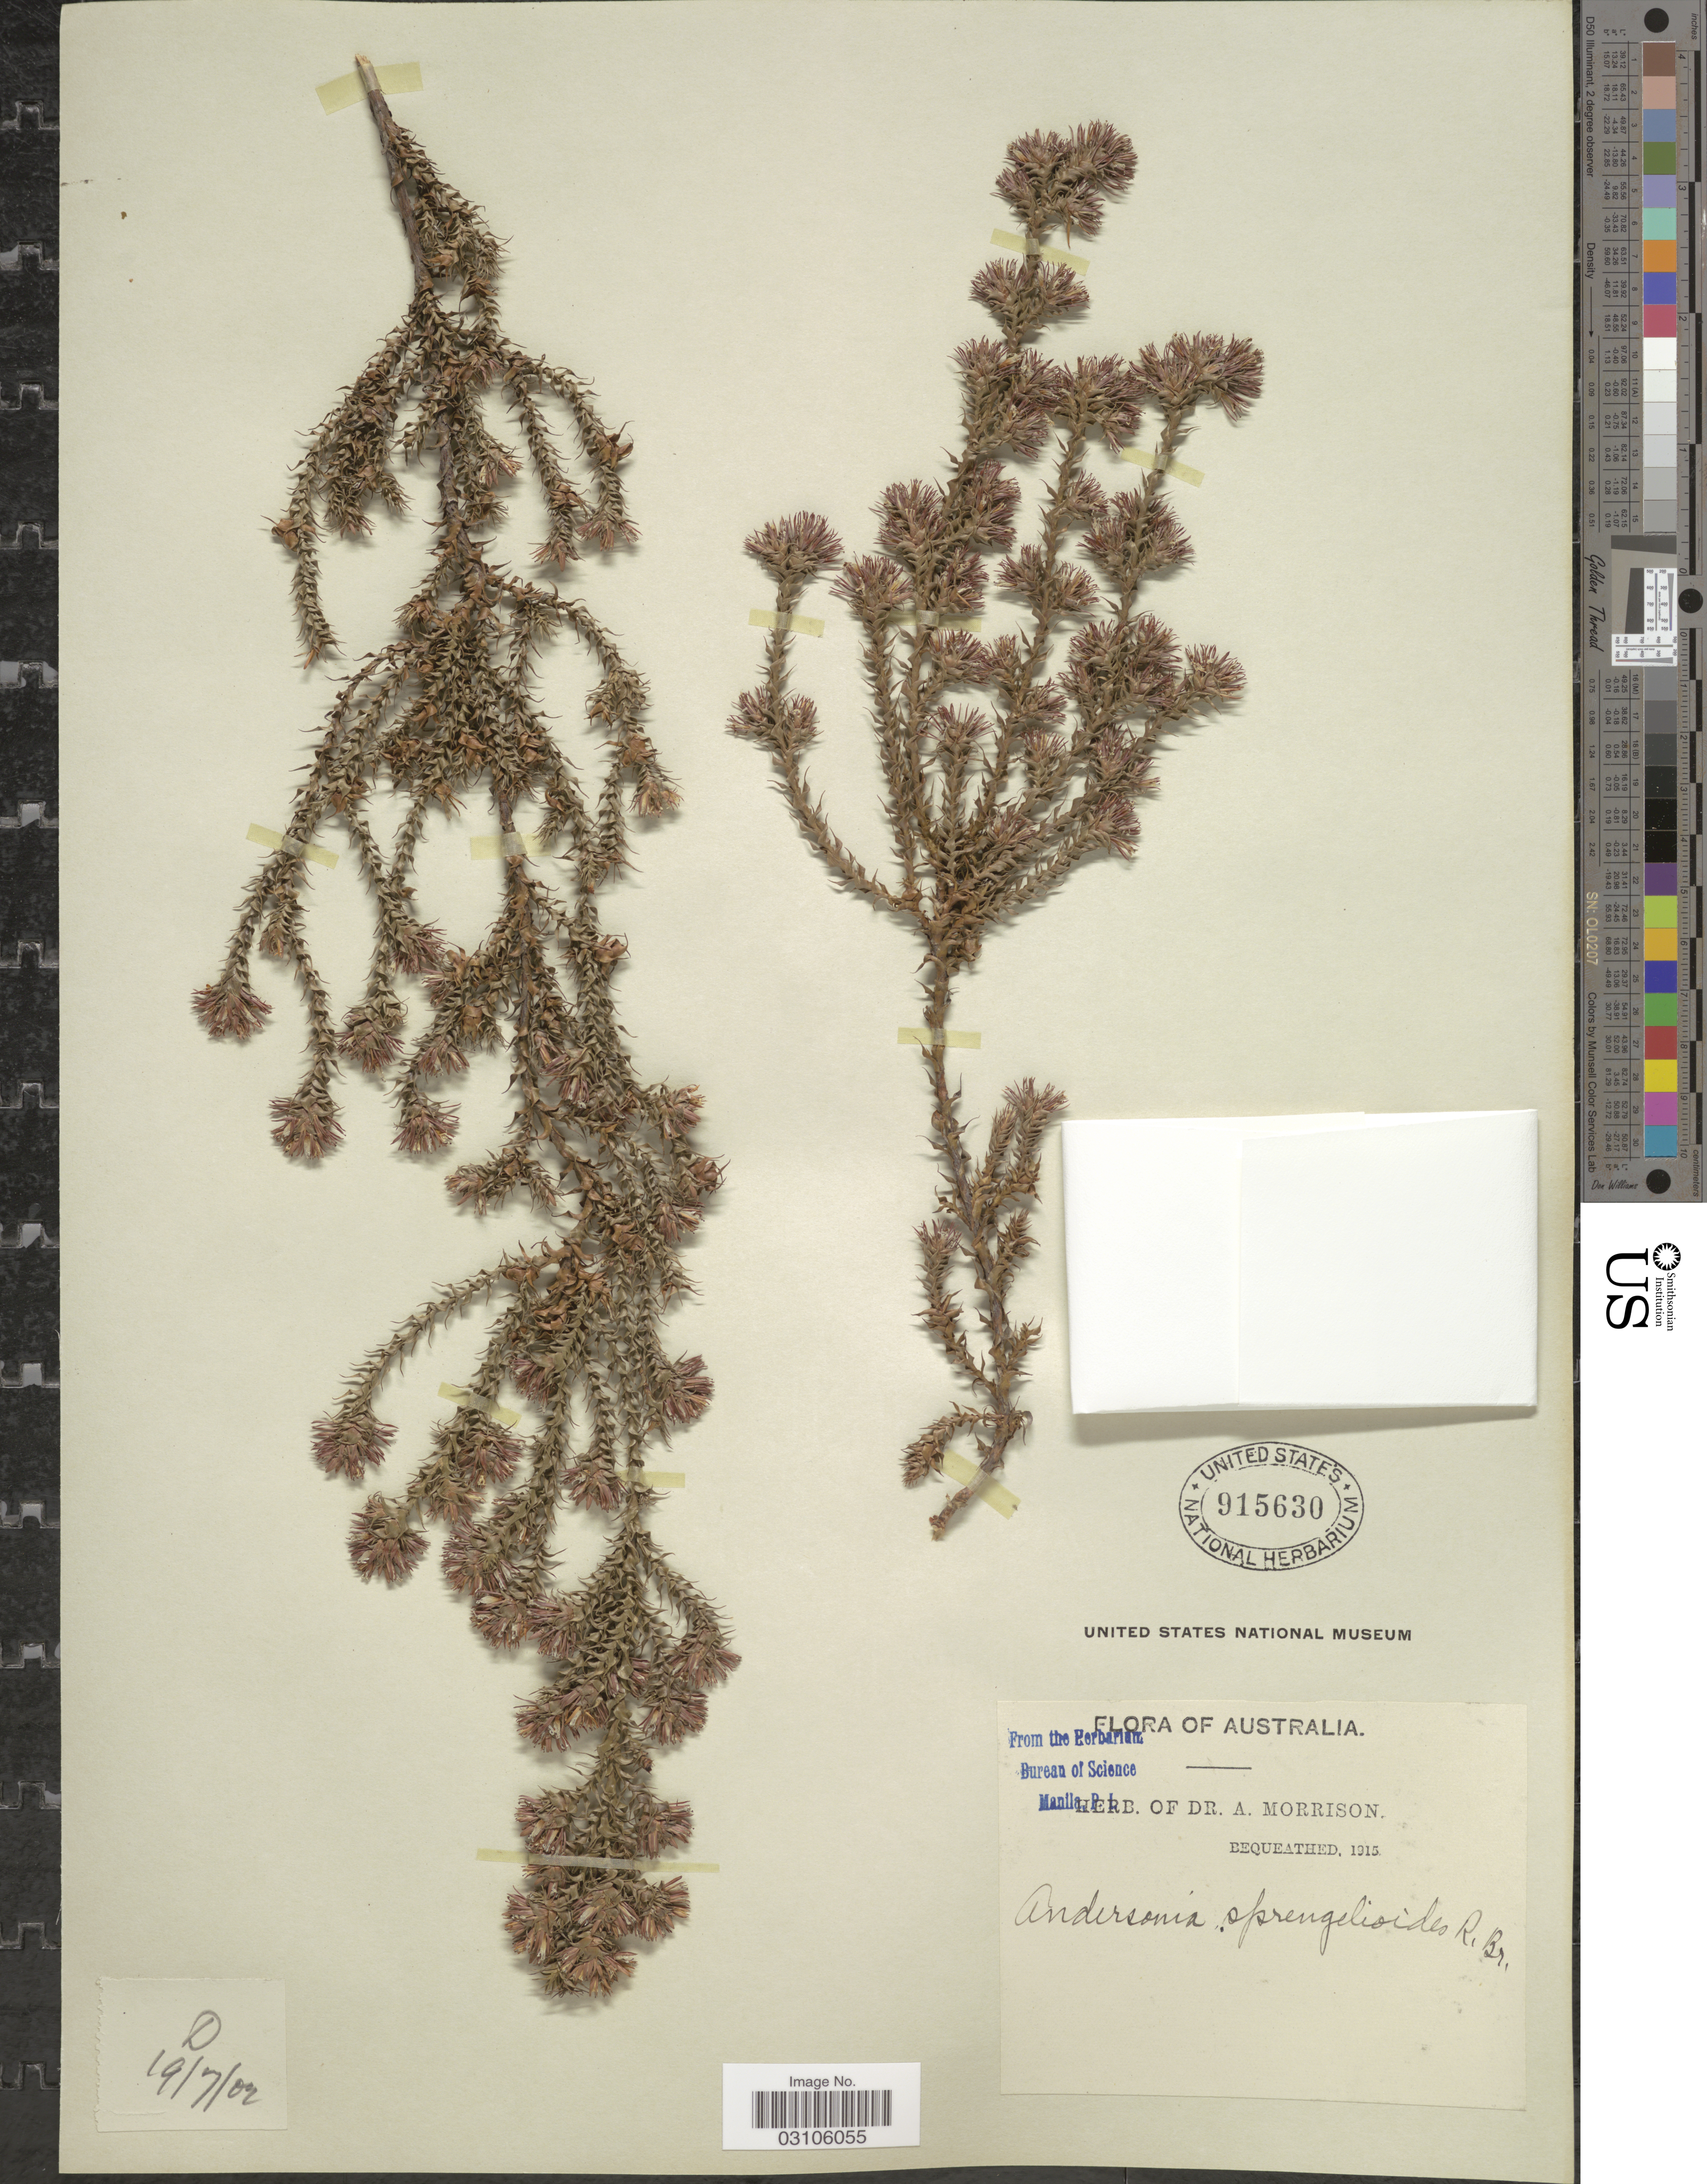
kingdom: Plantae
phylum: Tracheophyta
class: Magnoliopsida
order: Ericales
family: Ericaceae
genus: Andersonia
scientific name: Andersonia sprengelioides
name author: R. Br.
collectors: ex herb. Dr. A. Morrison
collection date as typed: Transcribed d/m/y: 19/7/2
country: Australia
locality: D.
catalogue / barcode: US 915630